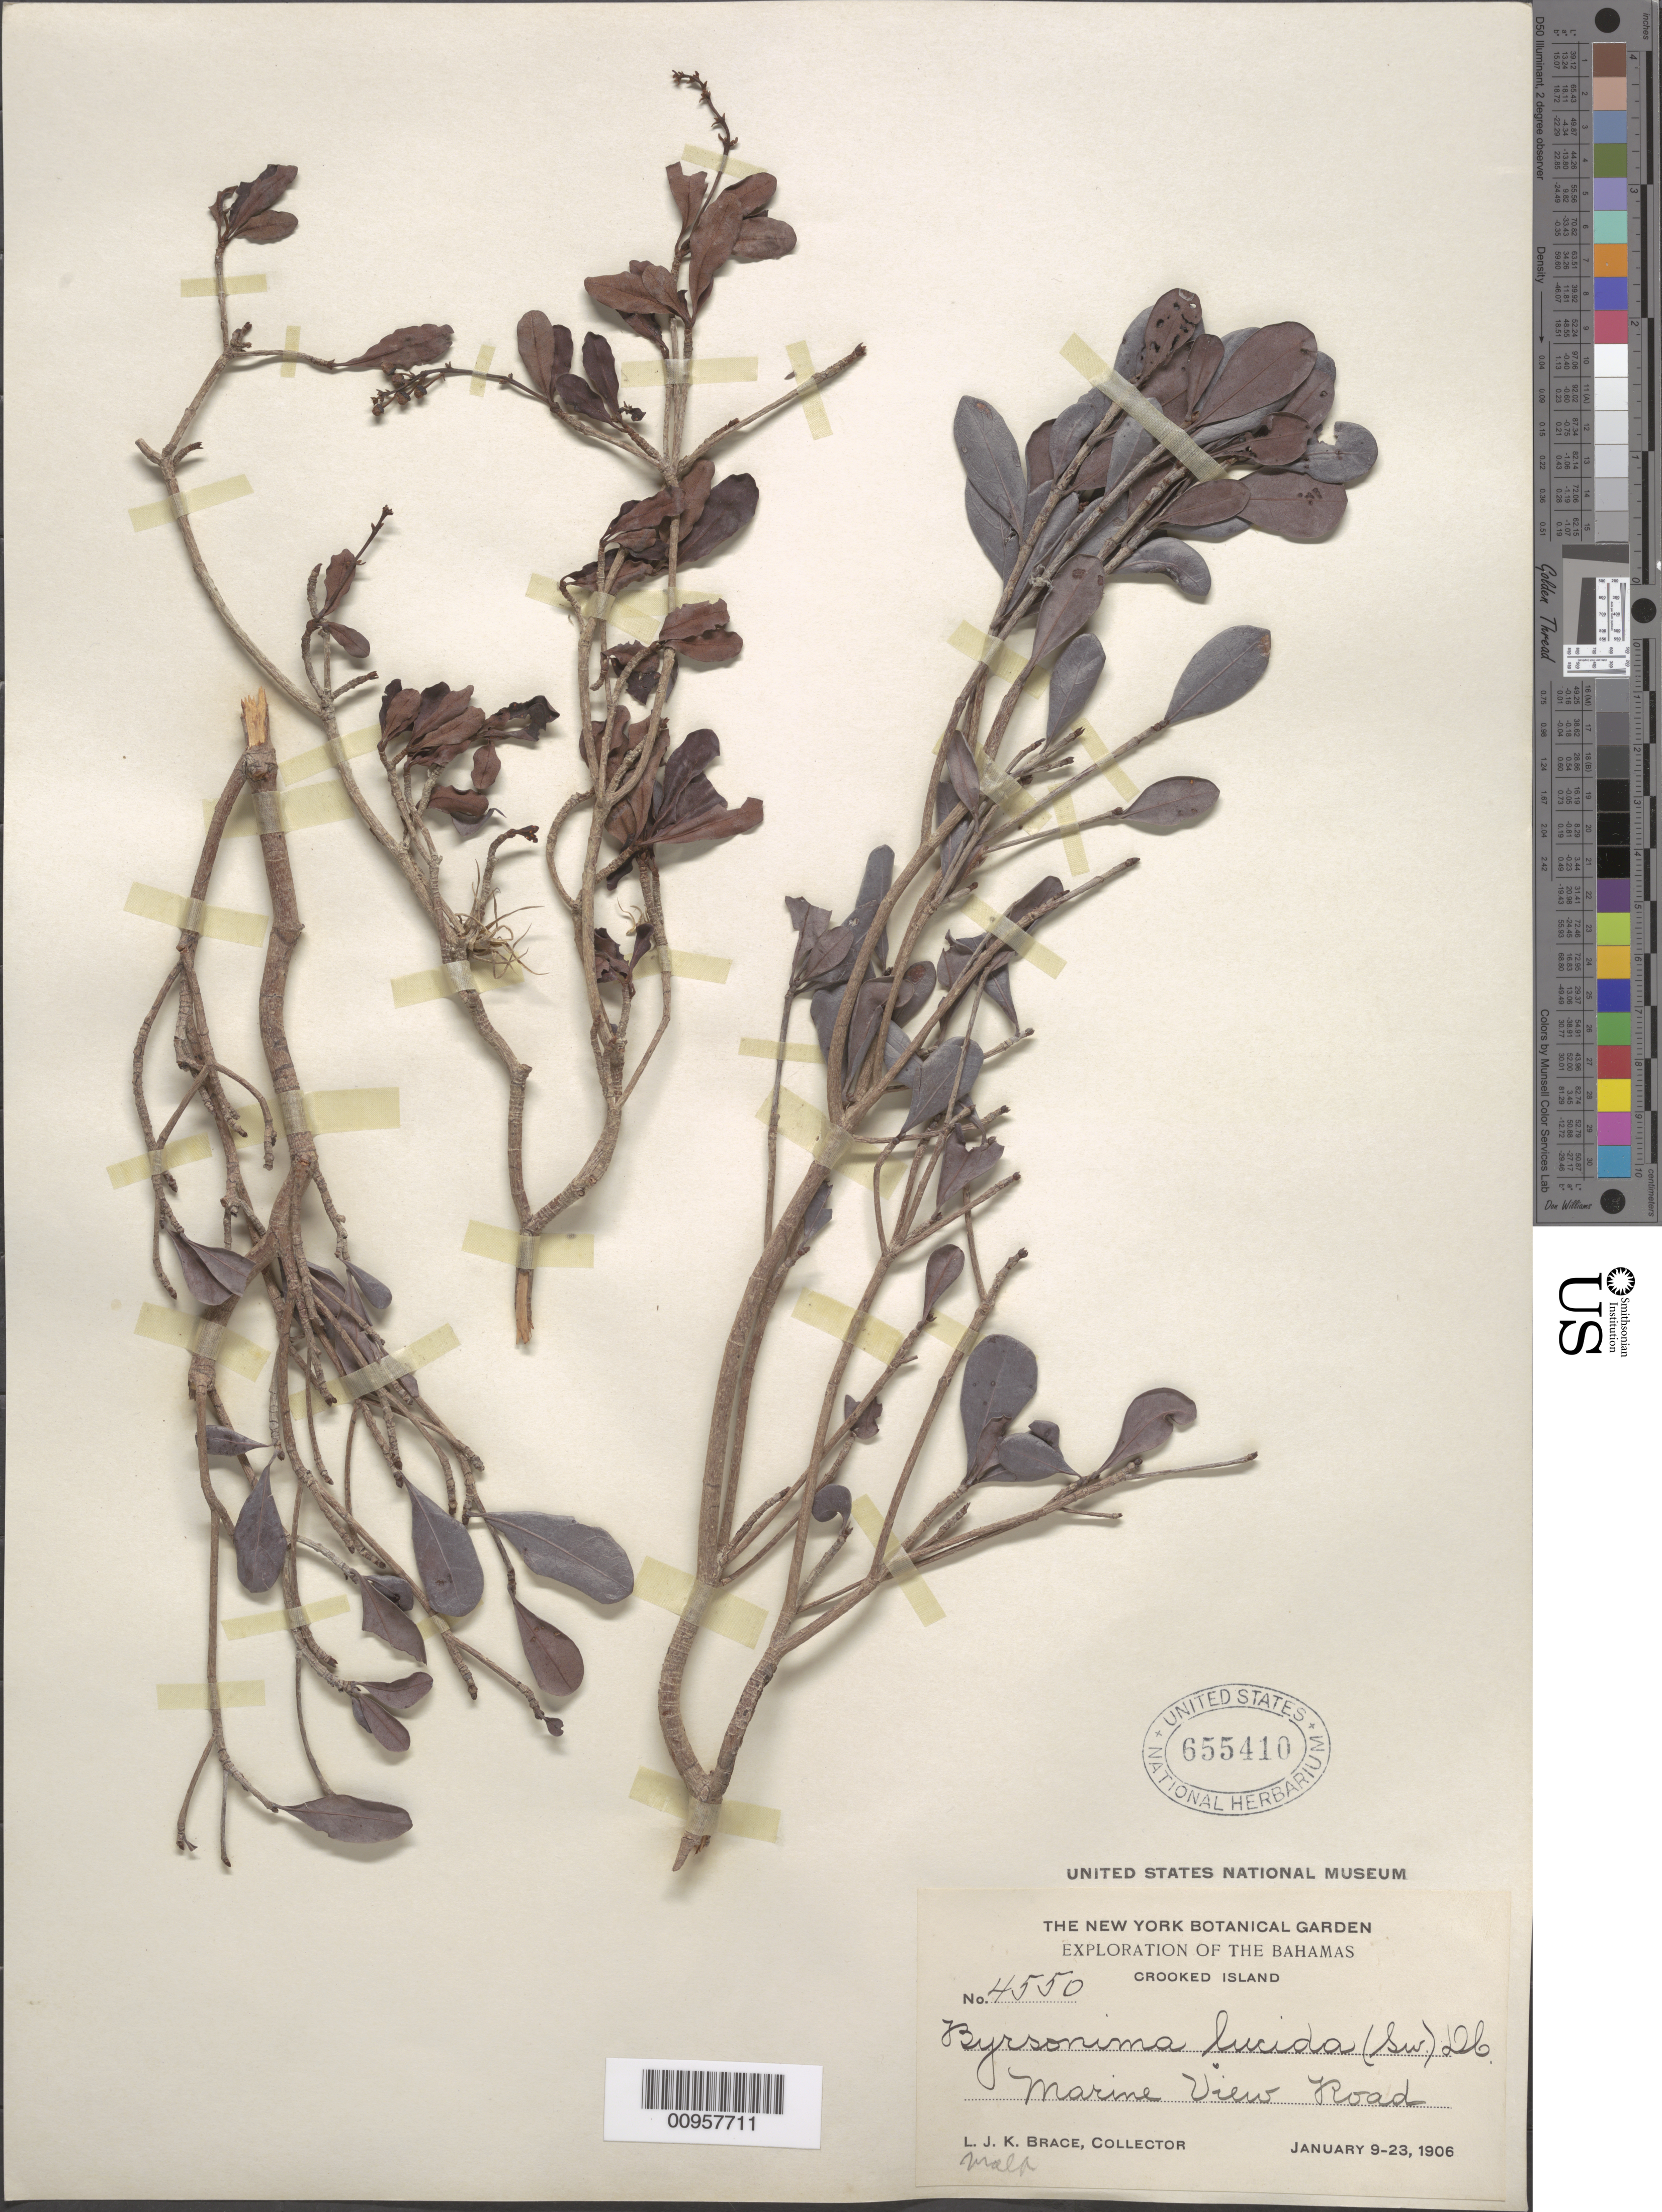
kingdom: Plantae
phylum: Tracheophyta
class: Magnoliopsida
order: Malpighiales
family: Malpighiaceae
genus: Byrsonima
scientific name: Byrsonima lucida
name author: (Mill.) DC.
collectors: L. J. K. Brace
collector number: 4550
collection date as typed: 09 Jan 1906 to 23 Jan 1906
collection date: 1906-01-09/1906-01-23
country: Bahamas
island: Crooked Island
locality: Marine View Road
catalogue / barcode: US 655410